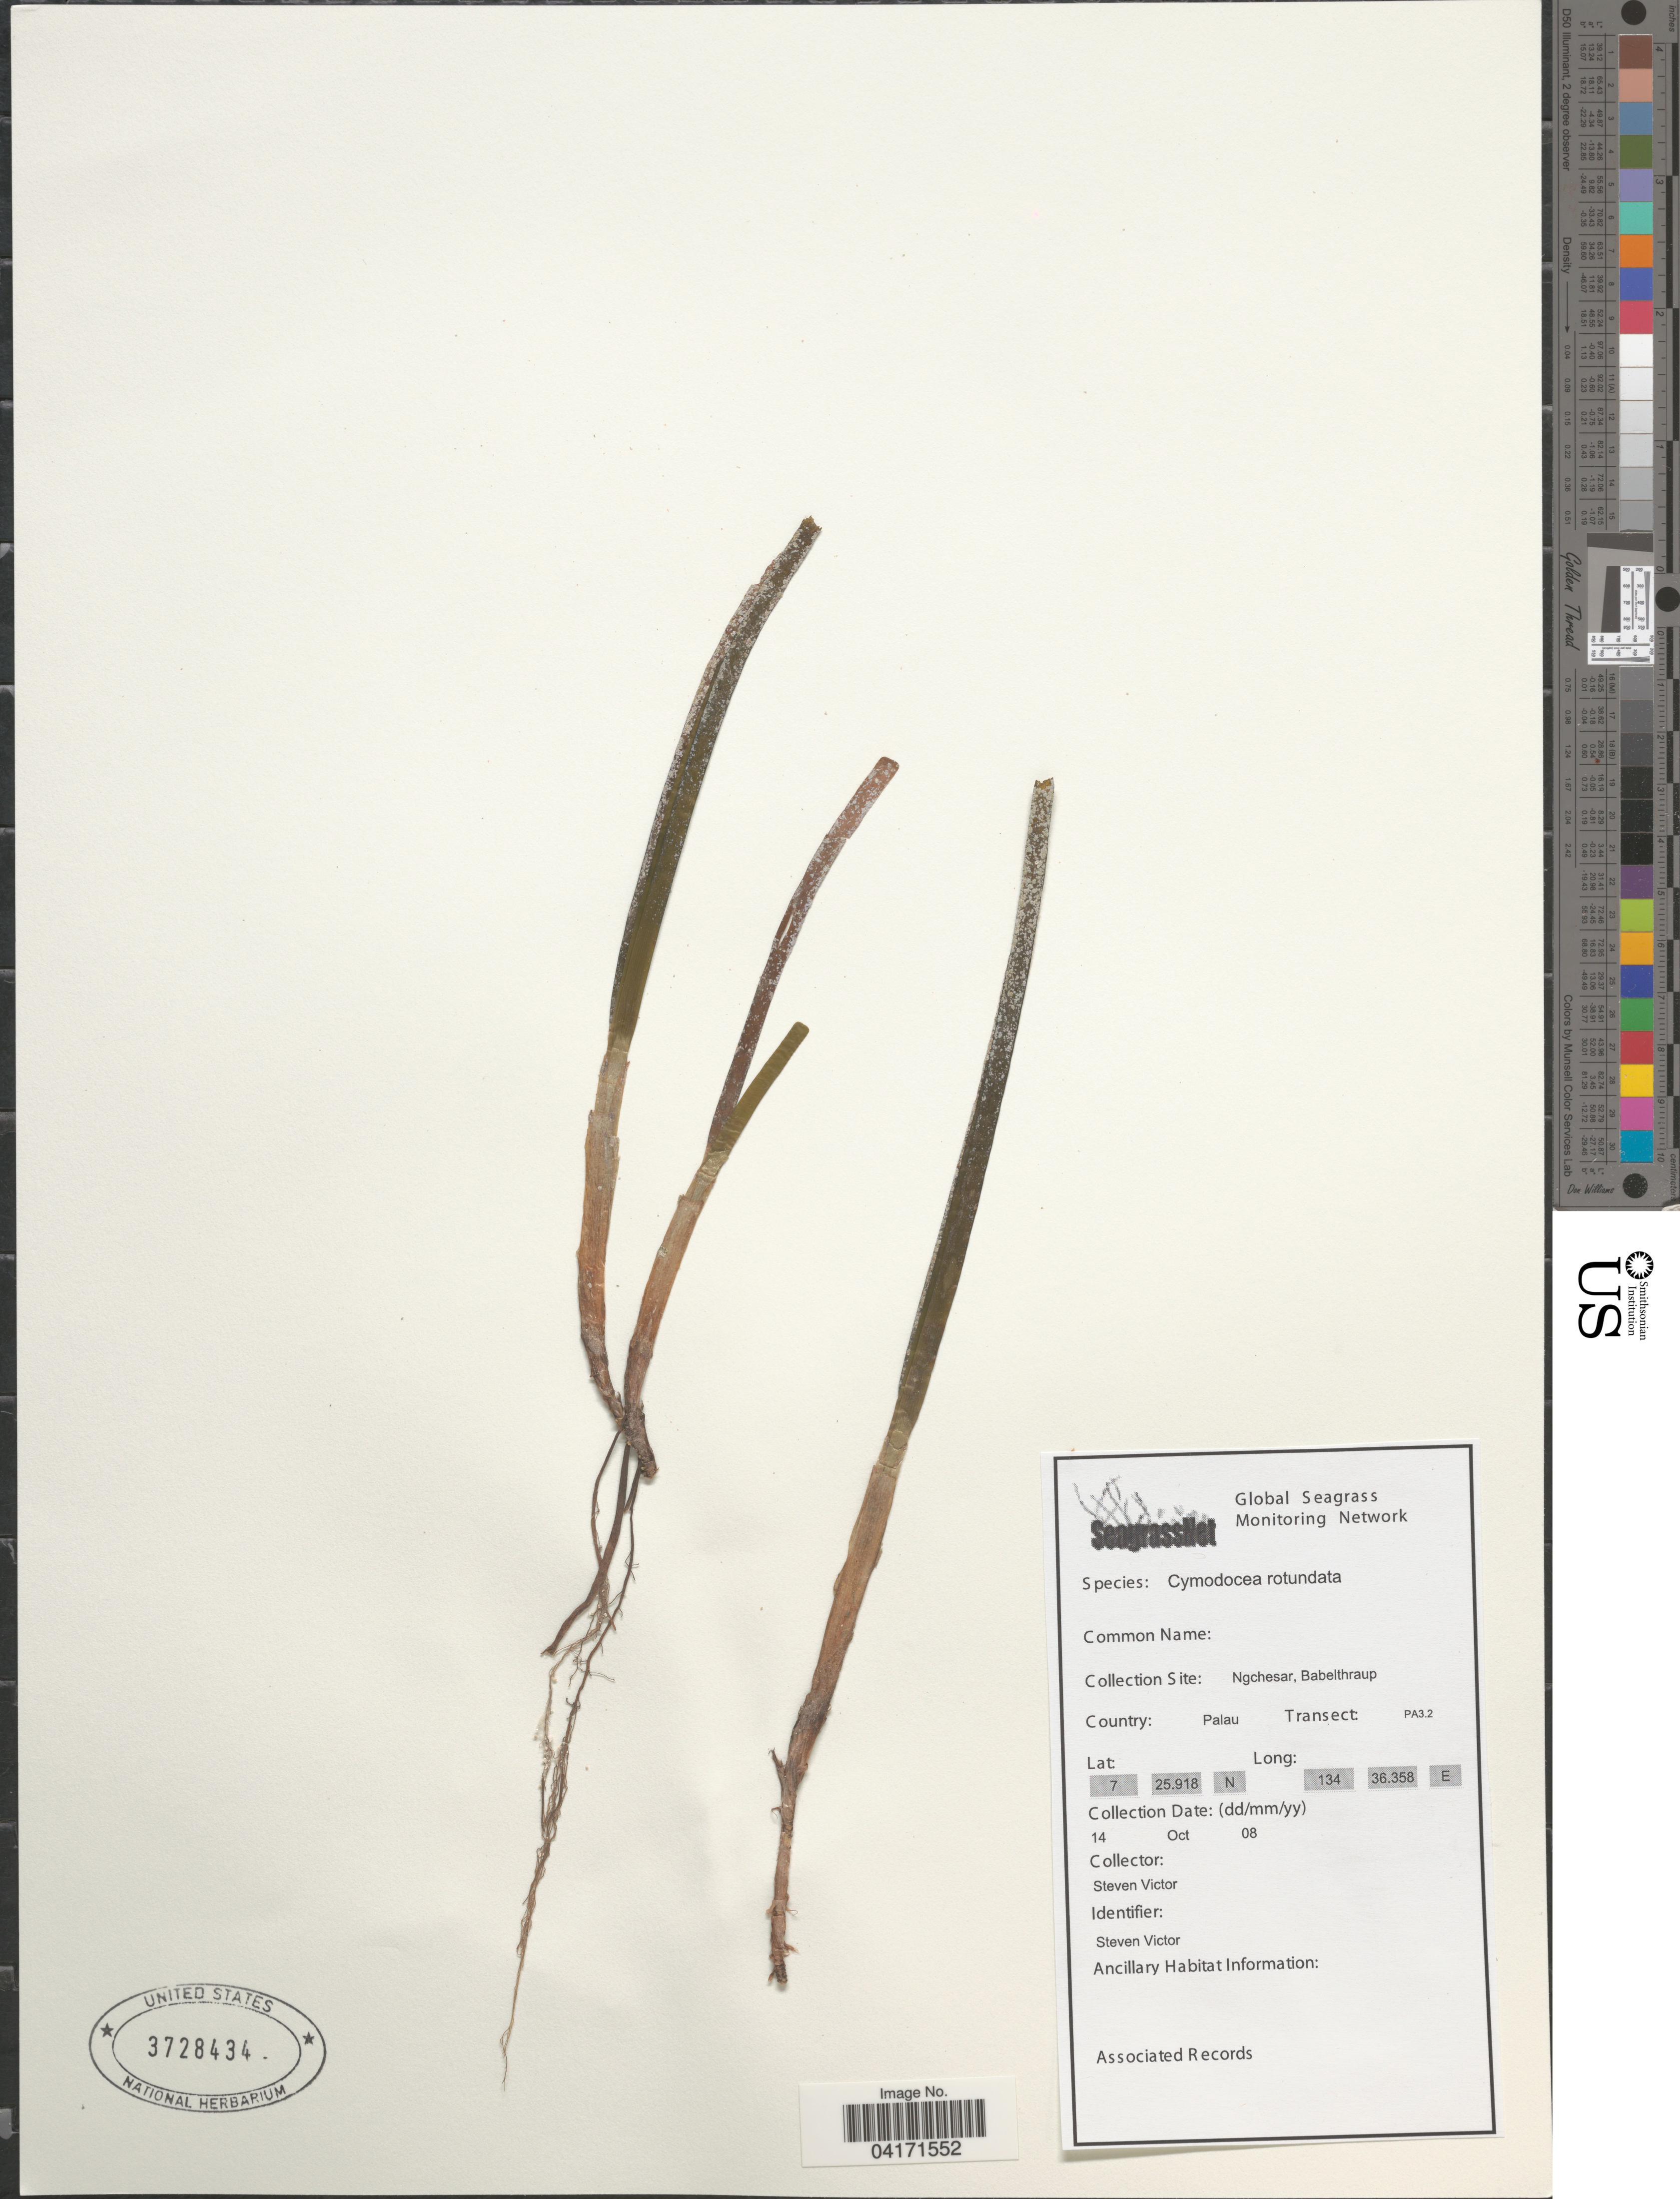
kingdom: Plantae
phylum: Tracheophyta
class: Liliopsida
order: Alismatales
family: Cymodoceaceae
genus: Cymodocea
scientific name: Cymodocea rotundata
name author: Asch. & Schweinf.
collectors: S. Victor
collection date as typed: Transcribed d/m/y: 14/10/8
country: Palau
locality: Ngchesar, Babelthraup. Palau. Transect: PA3.2.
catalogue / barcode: US 3728434